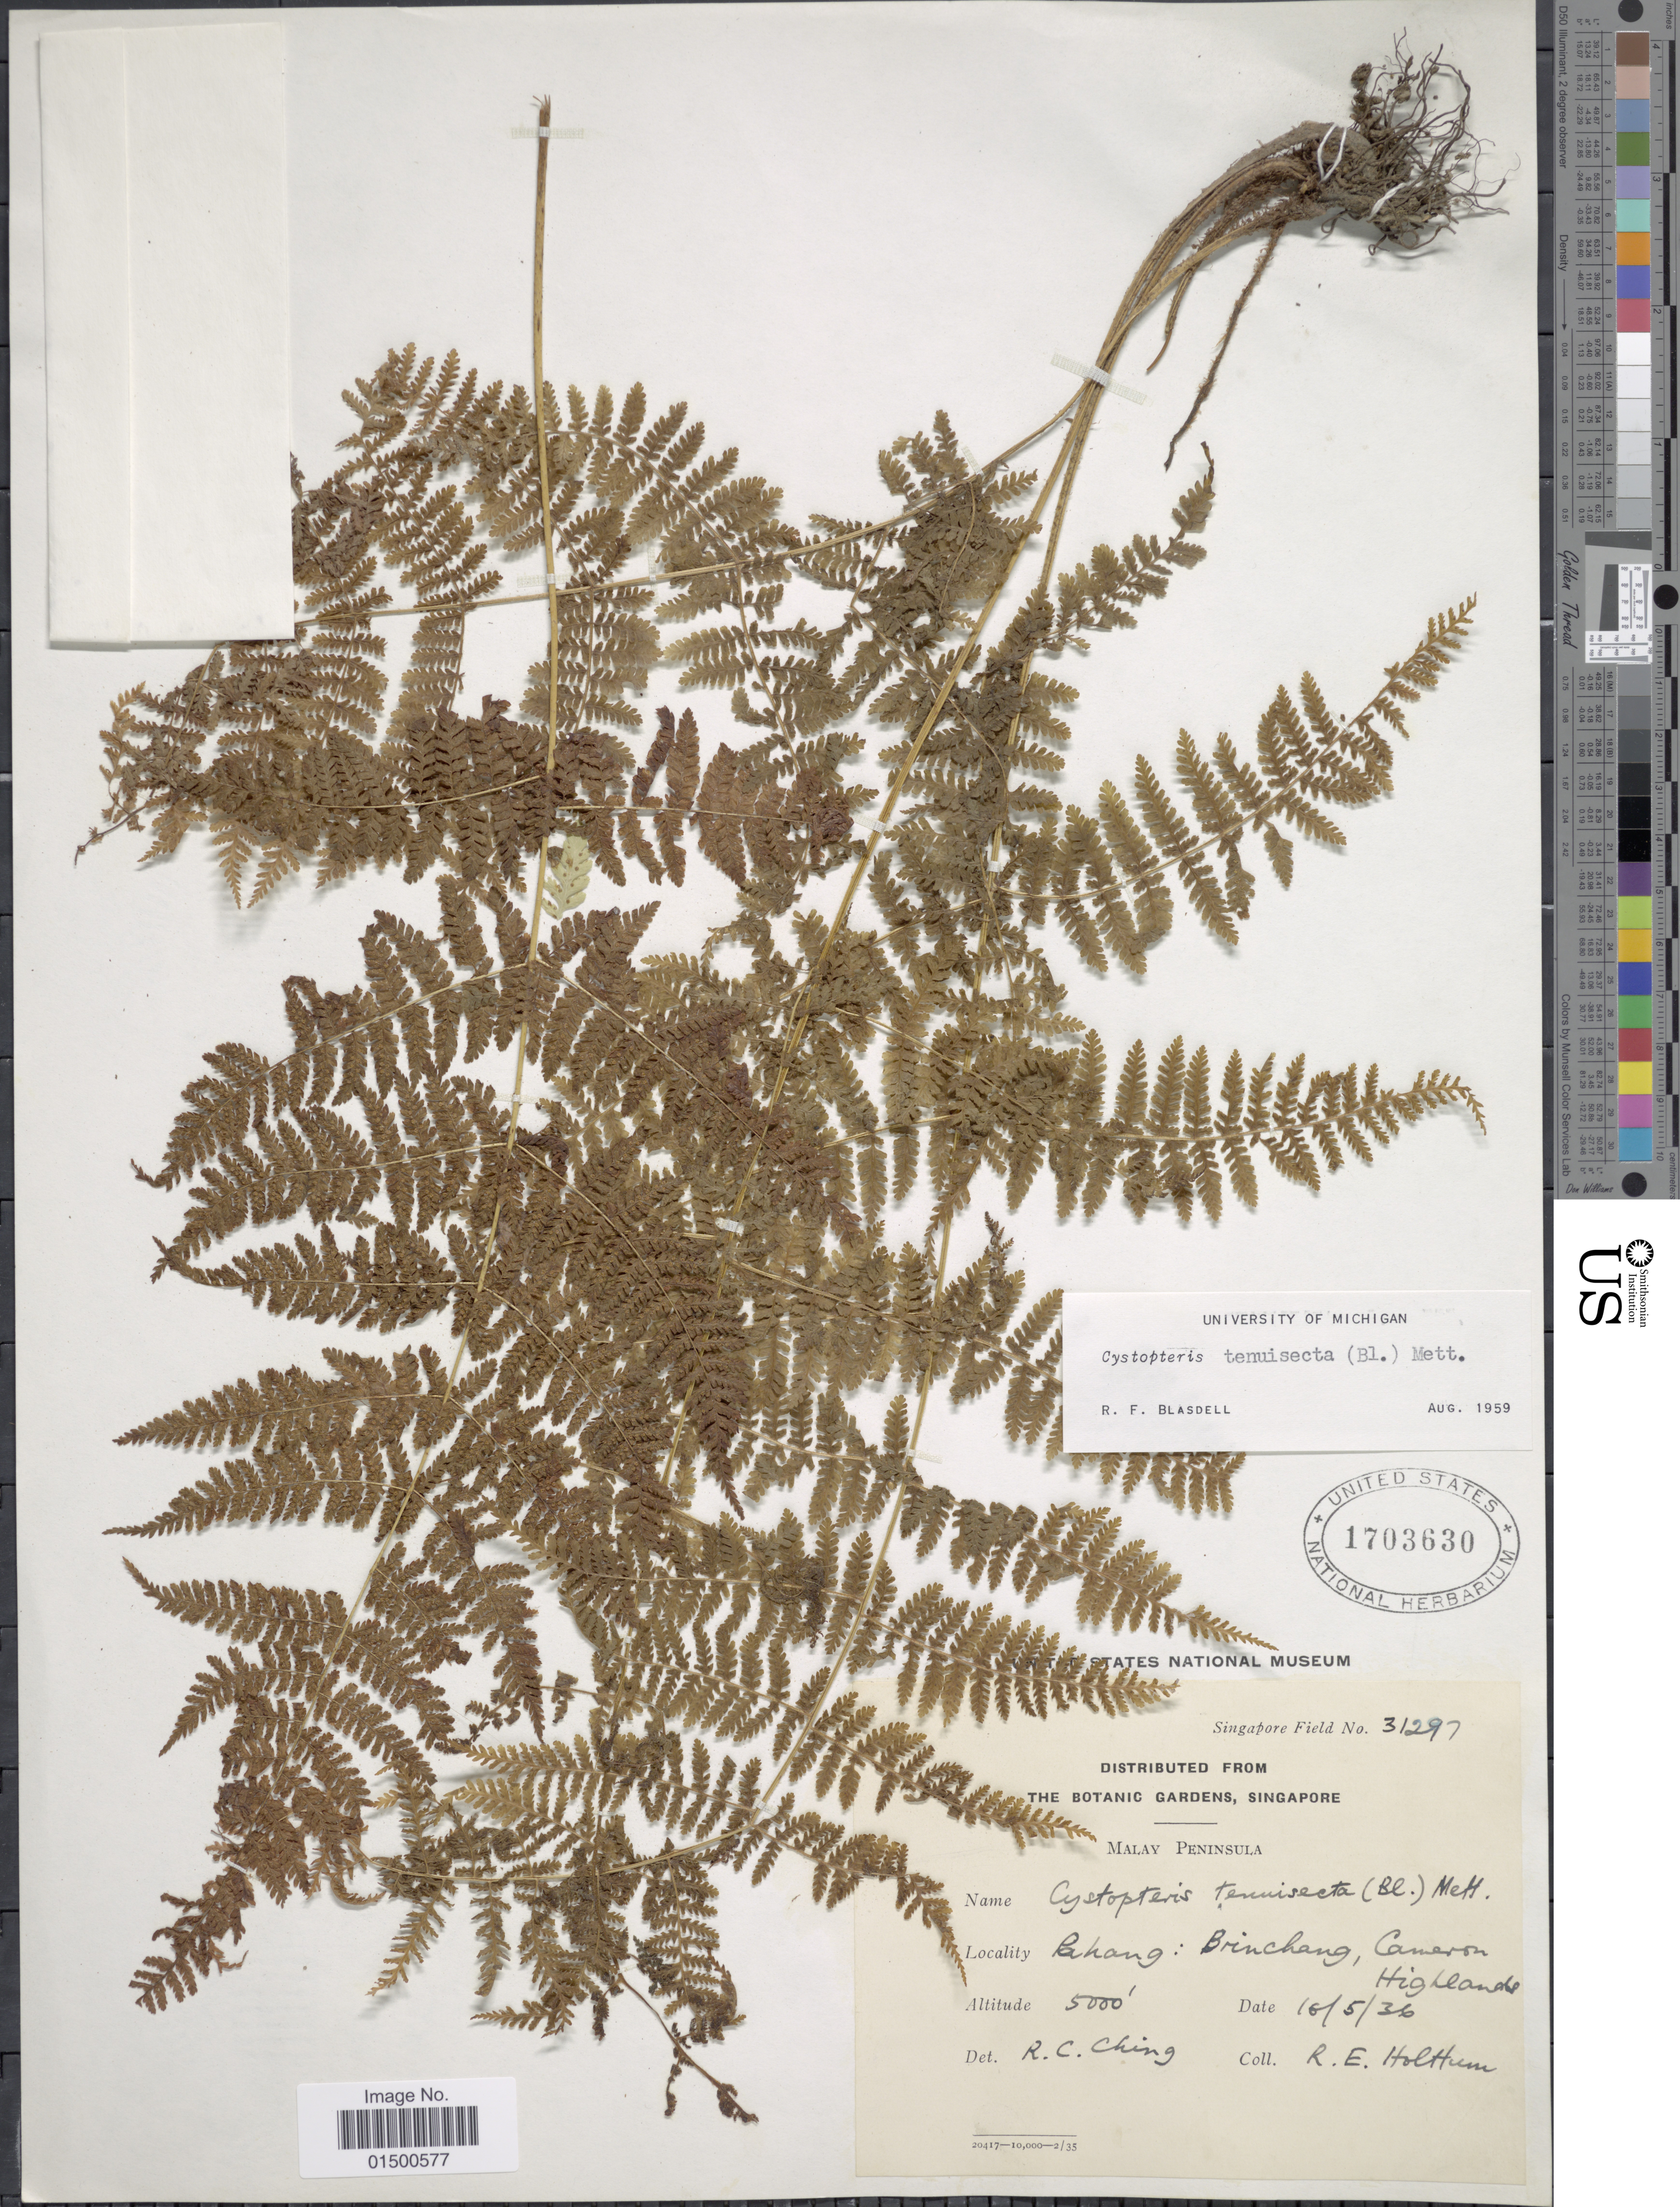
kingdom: Plantae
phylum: Tracheophyta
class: Polypodiopsida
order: Polypodiales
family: Cystopteridaceae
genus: Acystopteris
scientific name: Acystopteris tenuisecta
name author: (Blume) Tagawa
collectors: R. E. Holttum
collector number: Singapore Filed 31297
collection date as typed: Transcribed d/m/y: 16/5/36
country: Malaysia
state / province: Pahang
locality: Malay Peninsula, Pahang, Brinchang, Cameron Highlands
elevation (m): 1524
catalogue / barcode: US 1703630